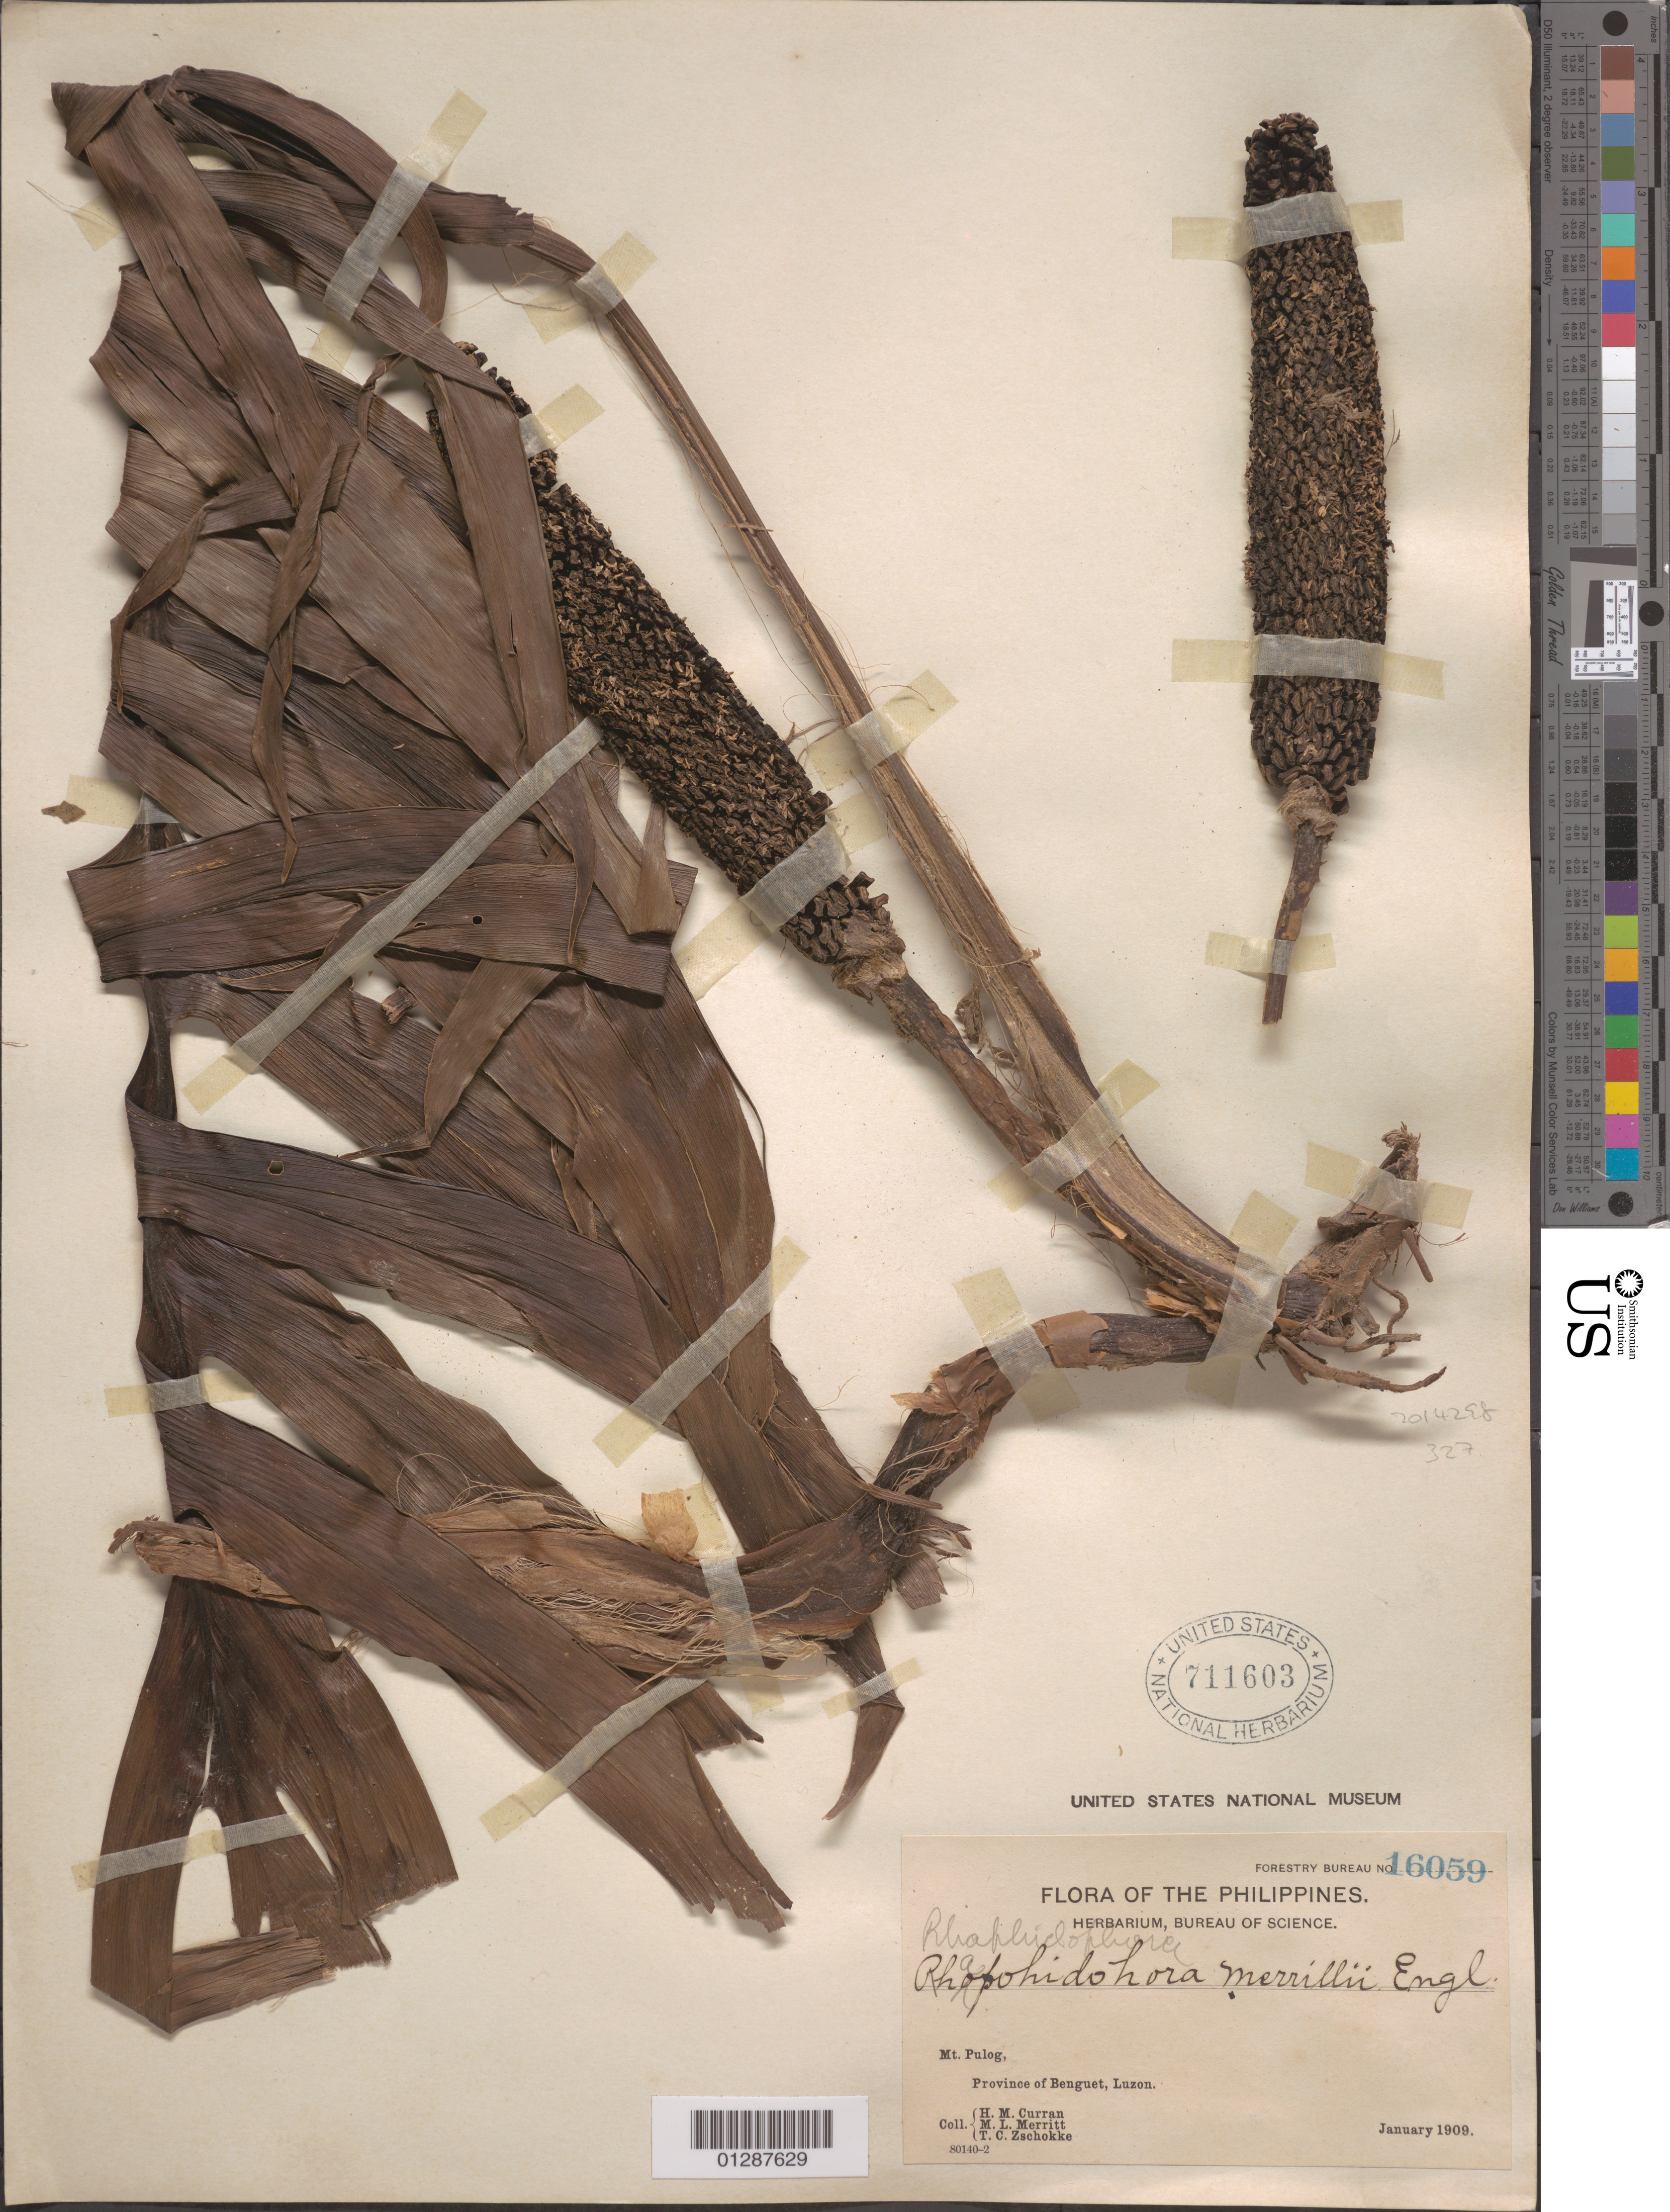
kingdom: Plantae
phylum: Tracheophyta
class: Liliopsida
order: Alismatales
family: Araceae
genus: Epipremnum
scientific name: Epipremnum pinnatum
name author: (L.) Engl.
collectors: H. M. Curran, M. L. Merritt & T. C. Zschokke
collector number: Forestry Bureau 16059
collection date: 1909-01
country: Philippines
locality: Mt. Pulog, Province of Benguet, Luzon.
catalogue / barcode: US 711603